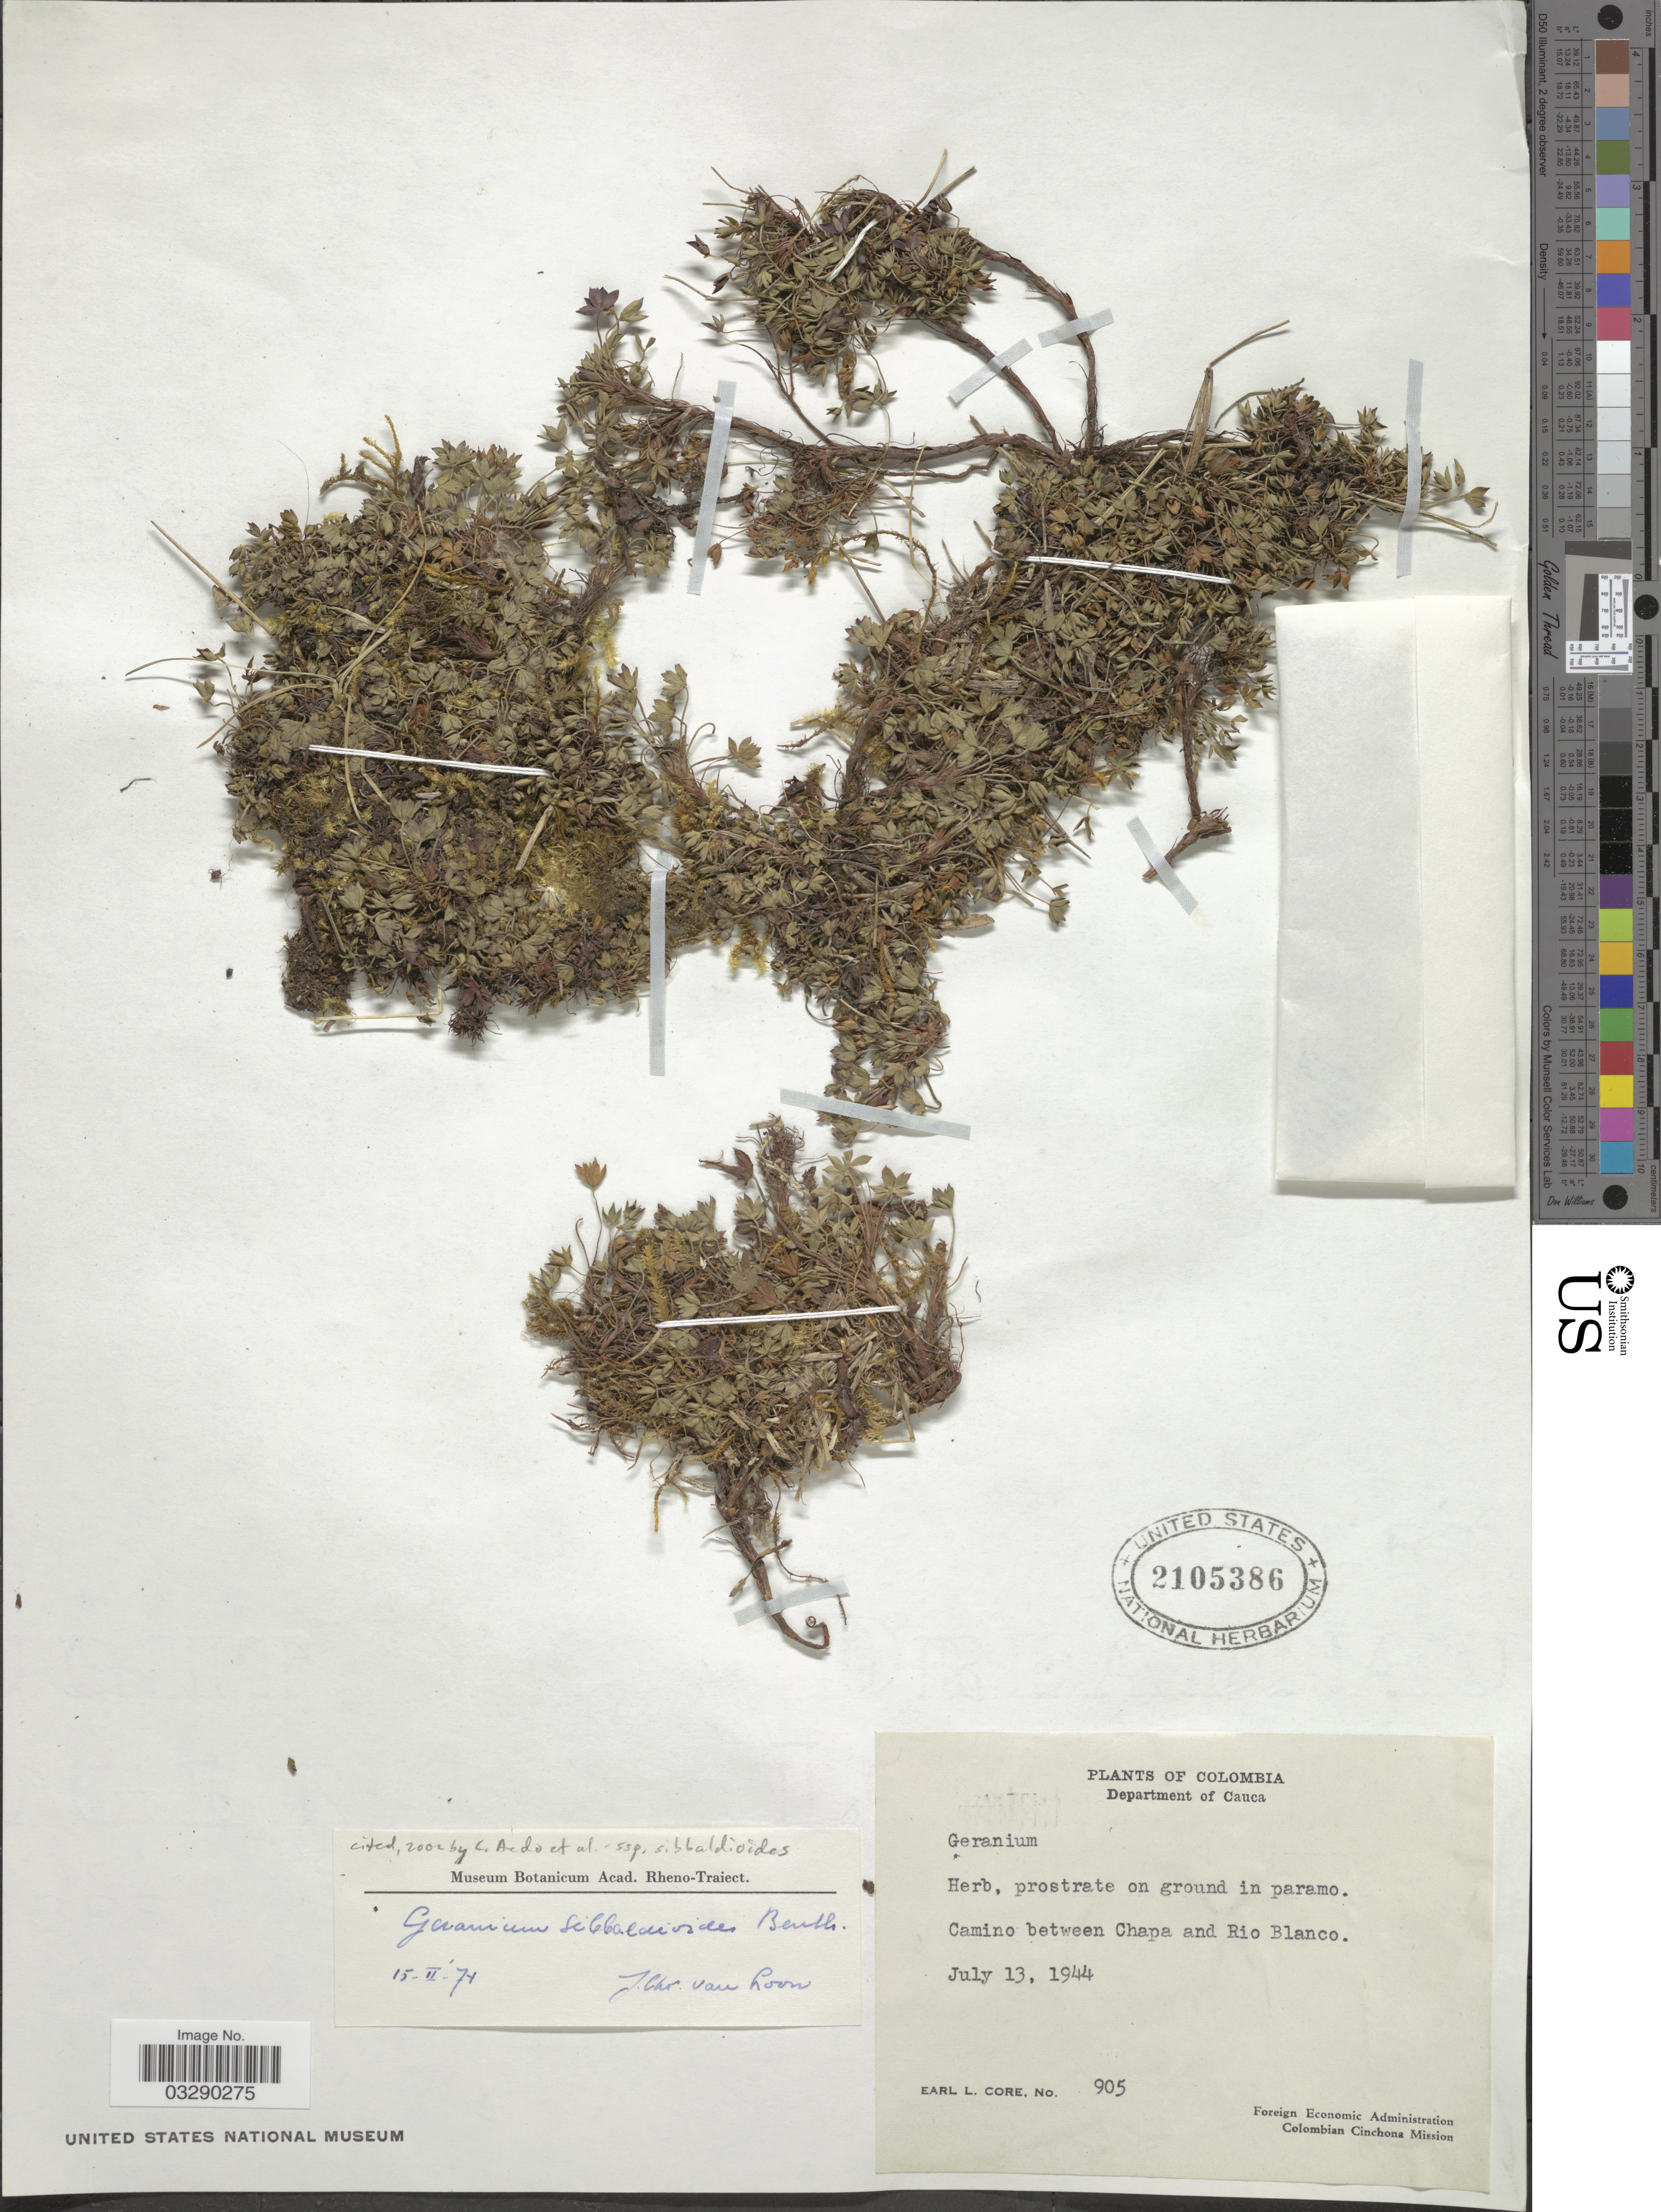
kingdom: Plantae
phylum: Tracheophyta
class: Magnoliopsida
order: Geraniales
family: Geraniaceae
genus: Geranium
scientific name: Geranium sibbaldioides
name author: Benth.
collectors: E. L. Core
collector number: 905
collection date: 1944-06-13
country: Colombia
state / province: Cauca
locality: Department of Cauca. Camino between Chapa and Rio Blanco.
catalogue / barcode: US 2105386